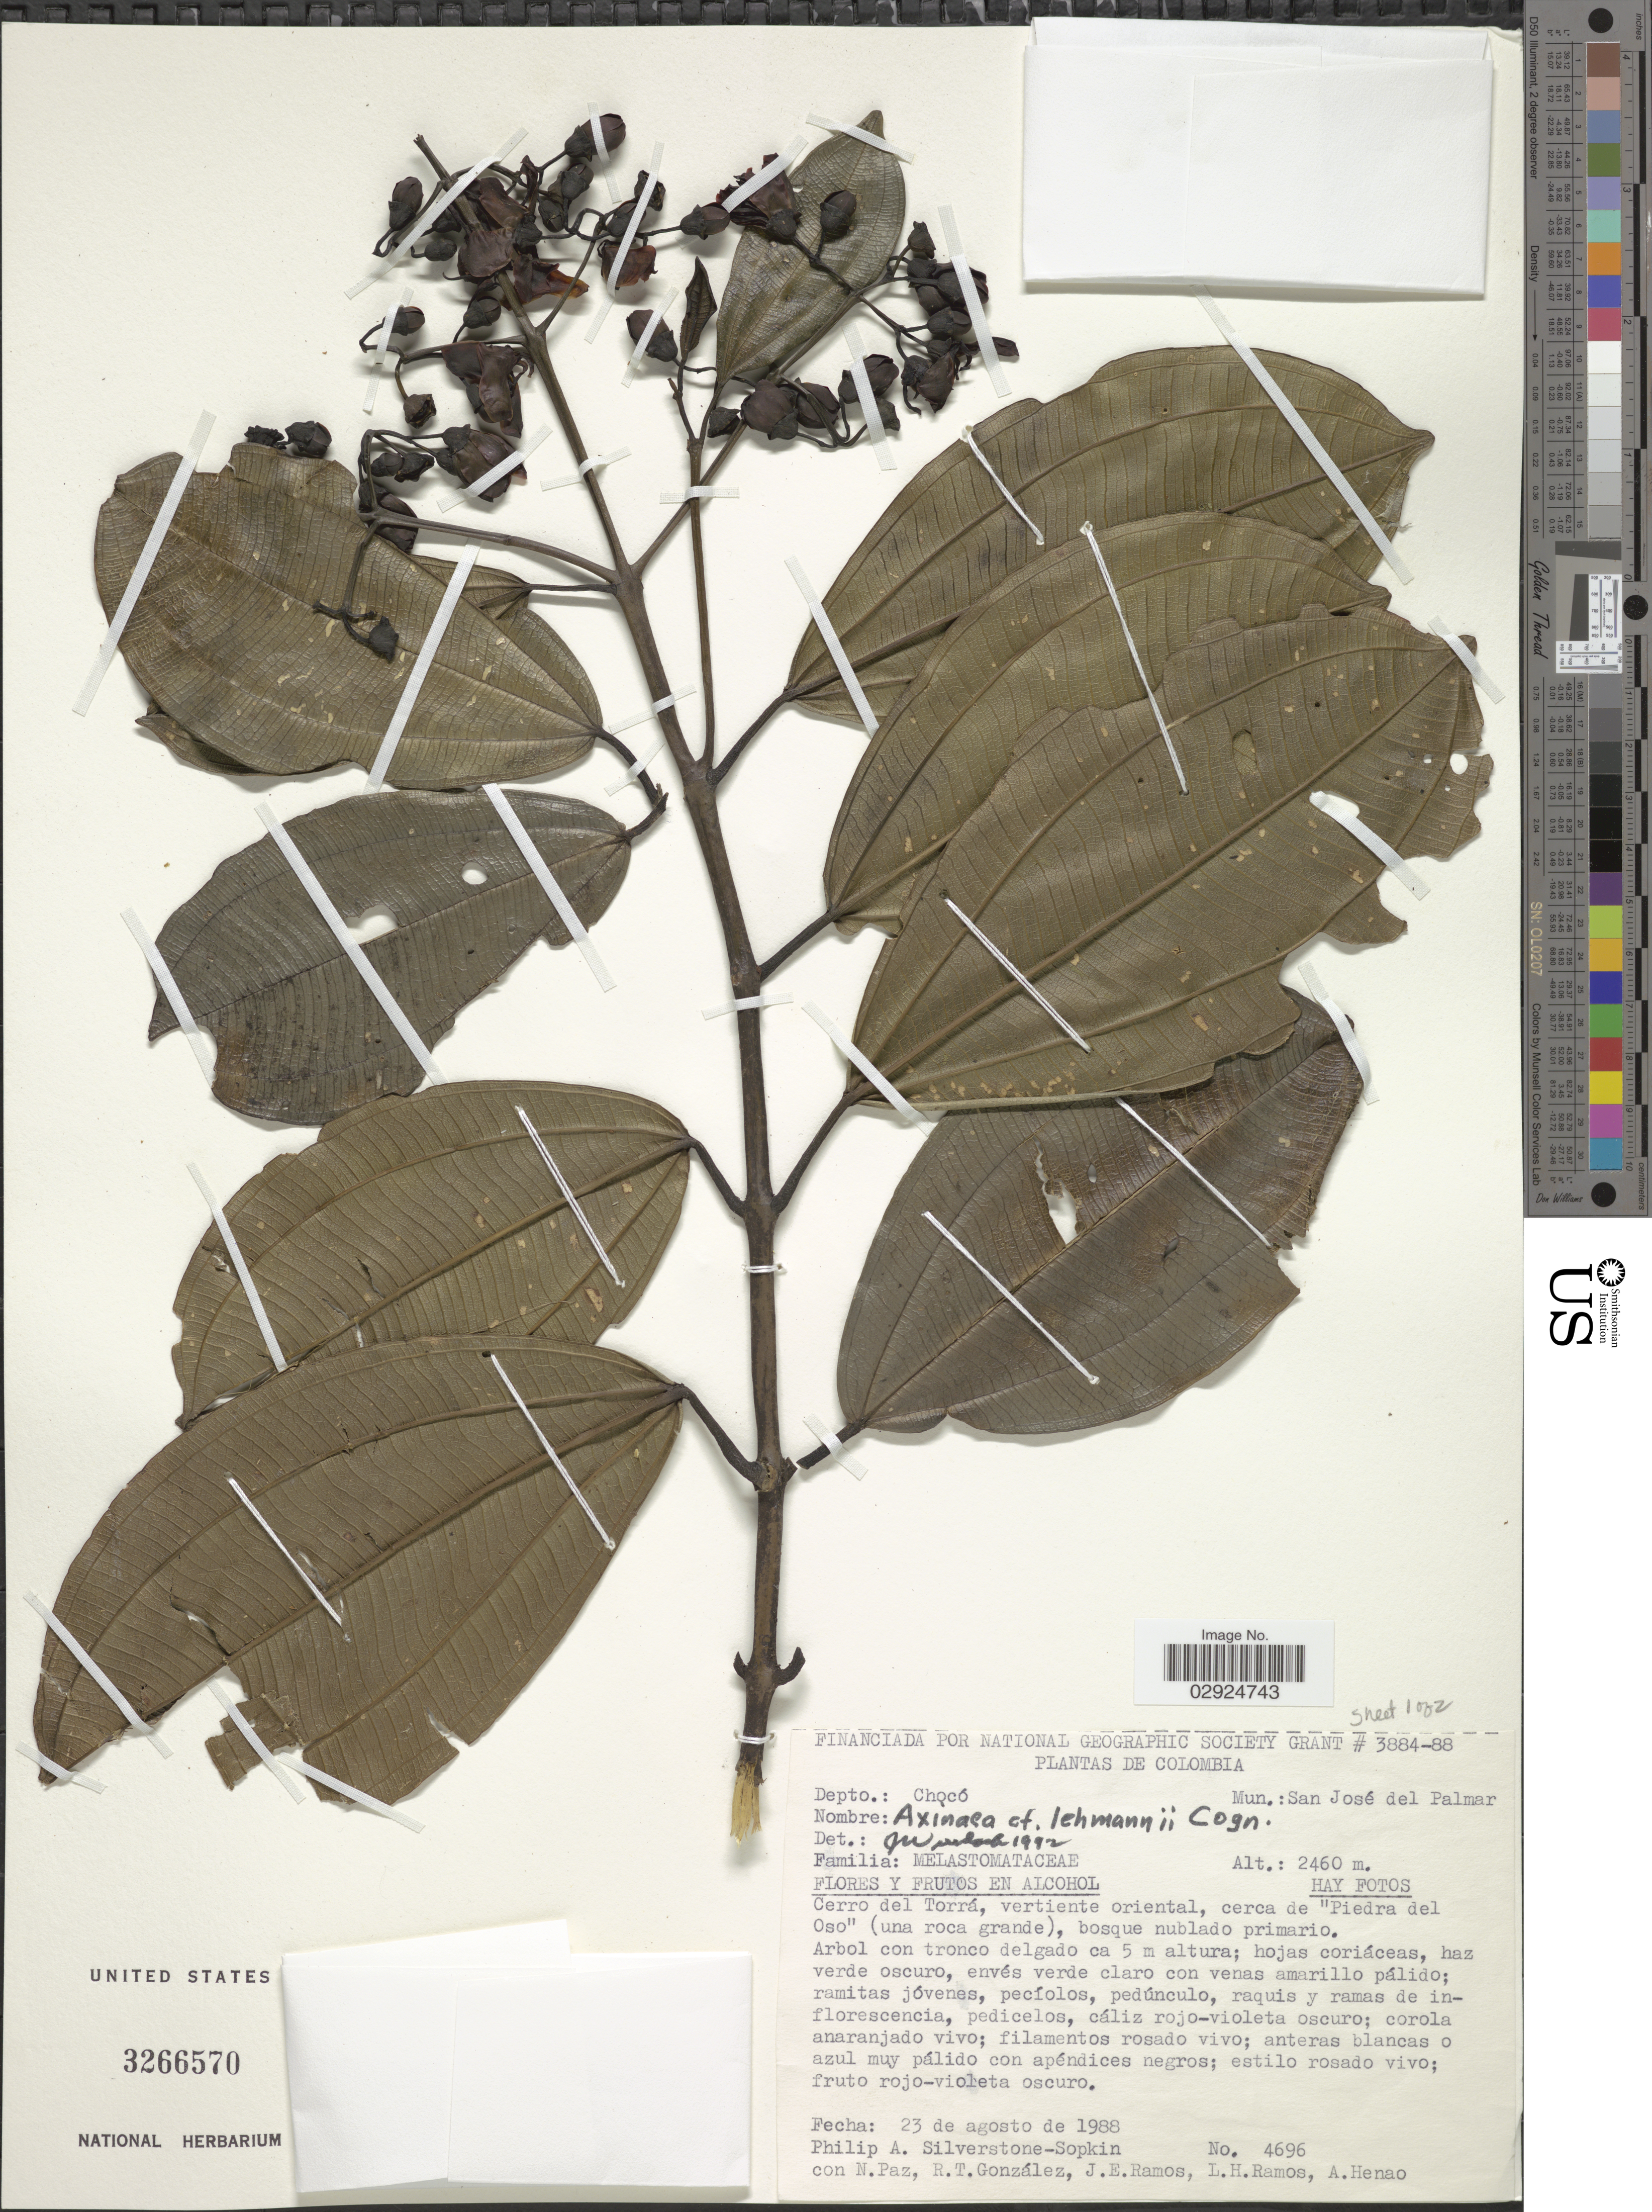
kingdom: Plantae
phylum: Tracheophyta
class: Magnoliopsida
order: Myrtales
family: Melastomataceae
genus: Axinaea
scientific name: Axinaea lehmannii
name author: Cogn.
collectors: P. A. Silverstone-Sopkin, N. Paz, R. Gonzalez, J. E. Ramos & et al.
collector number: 4696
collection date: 1988-08-23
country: Colombia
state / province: Chocó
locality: Depto.: Chocó. Mun.: San José del Palmar. Cerro del Torrá, vertiente oriental, cerca de "Piedra del Oso" (una roca grande), bosque nublado primario.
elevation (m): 2460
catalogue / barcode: US 3266570